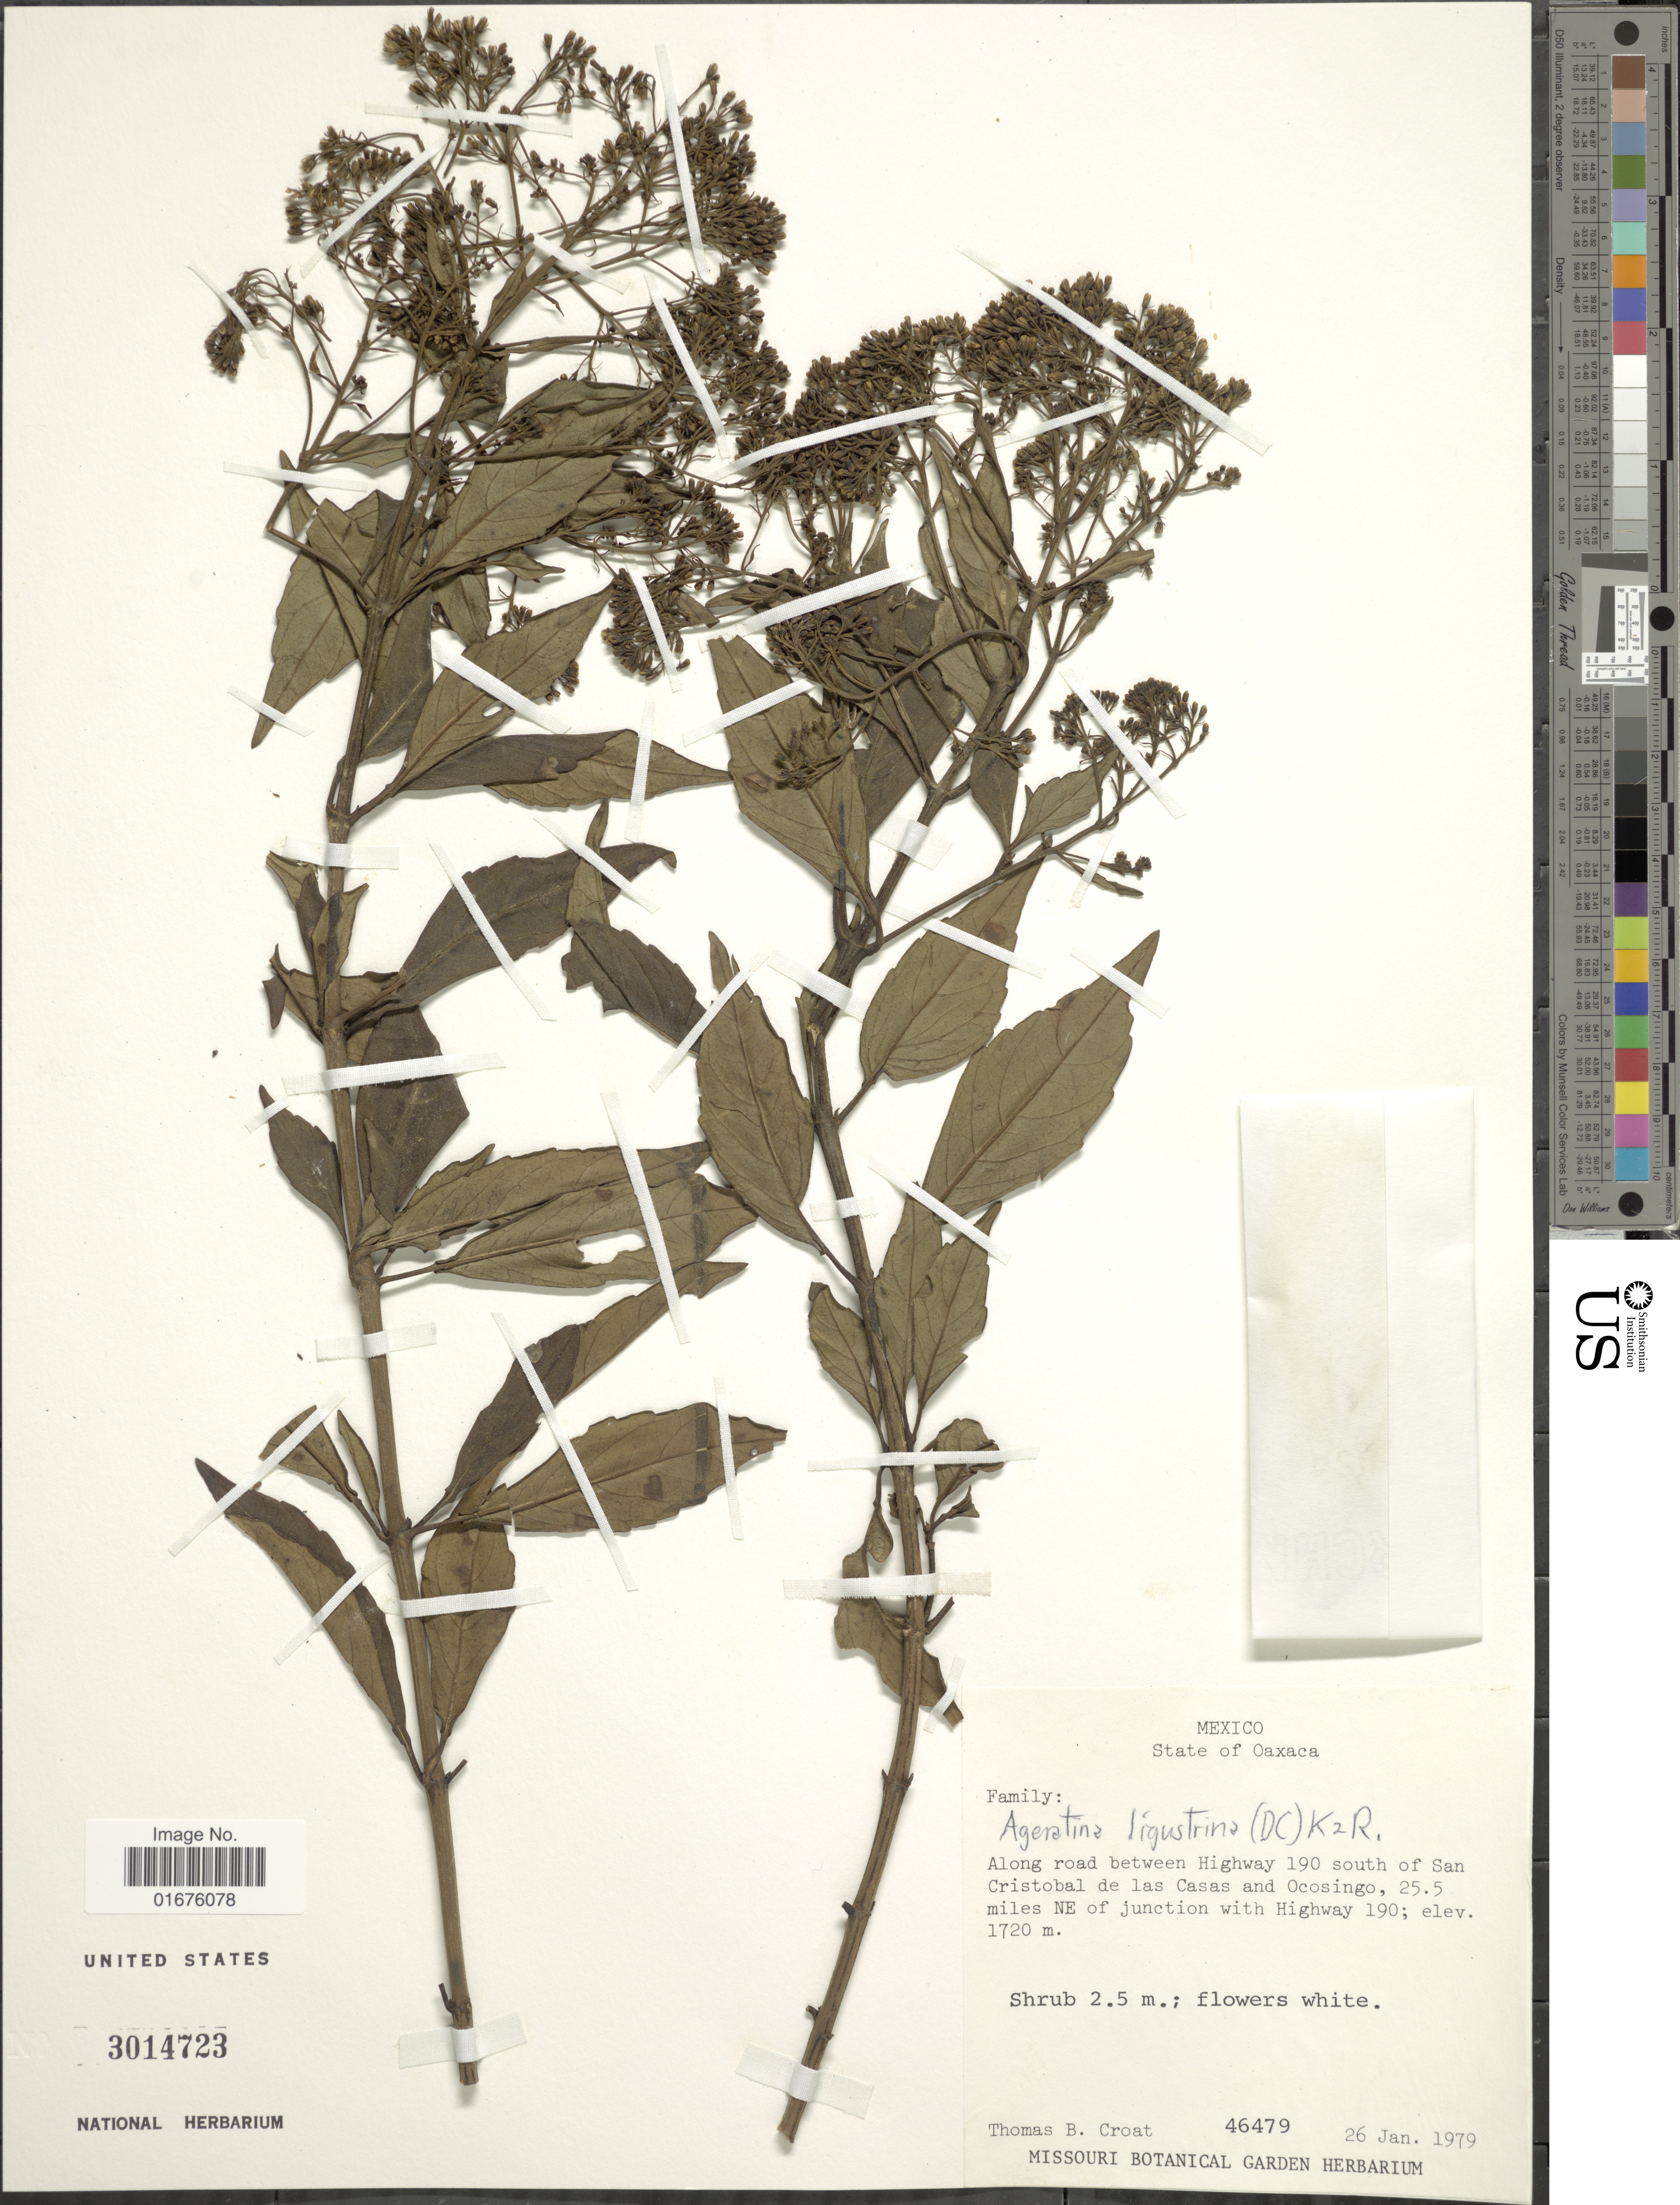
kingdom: Plantae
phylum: Tracheophyta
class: Magnoliopsida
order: Asterales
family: Asteraceae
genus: Ageratina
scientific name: Ageratina ligustrina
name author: (DC.) R.M. King & H. Rob.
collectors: T. B. Croat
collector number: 46479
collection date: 1979-01-26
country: Mexico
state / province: Oaxaca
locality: Along road between Highway 190 south of San Cristobal de las Casas and Ocosingo, 25.5 miles NE of junction with Highway 190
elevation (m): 1720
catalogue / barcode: US 3014723